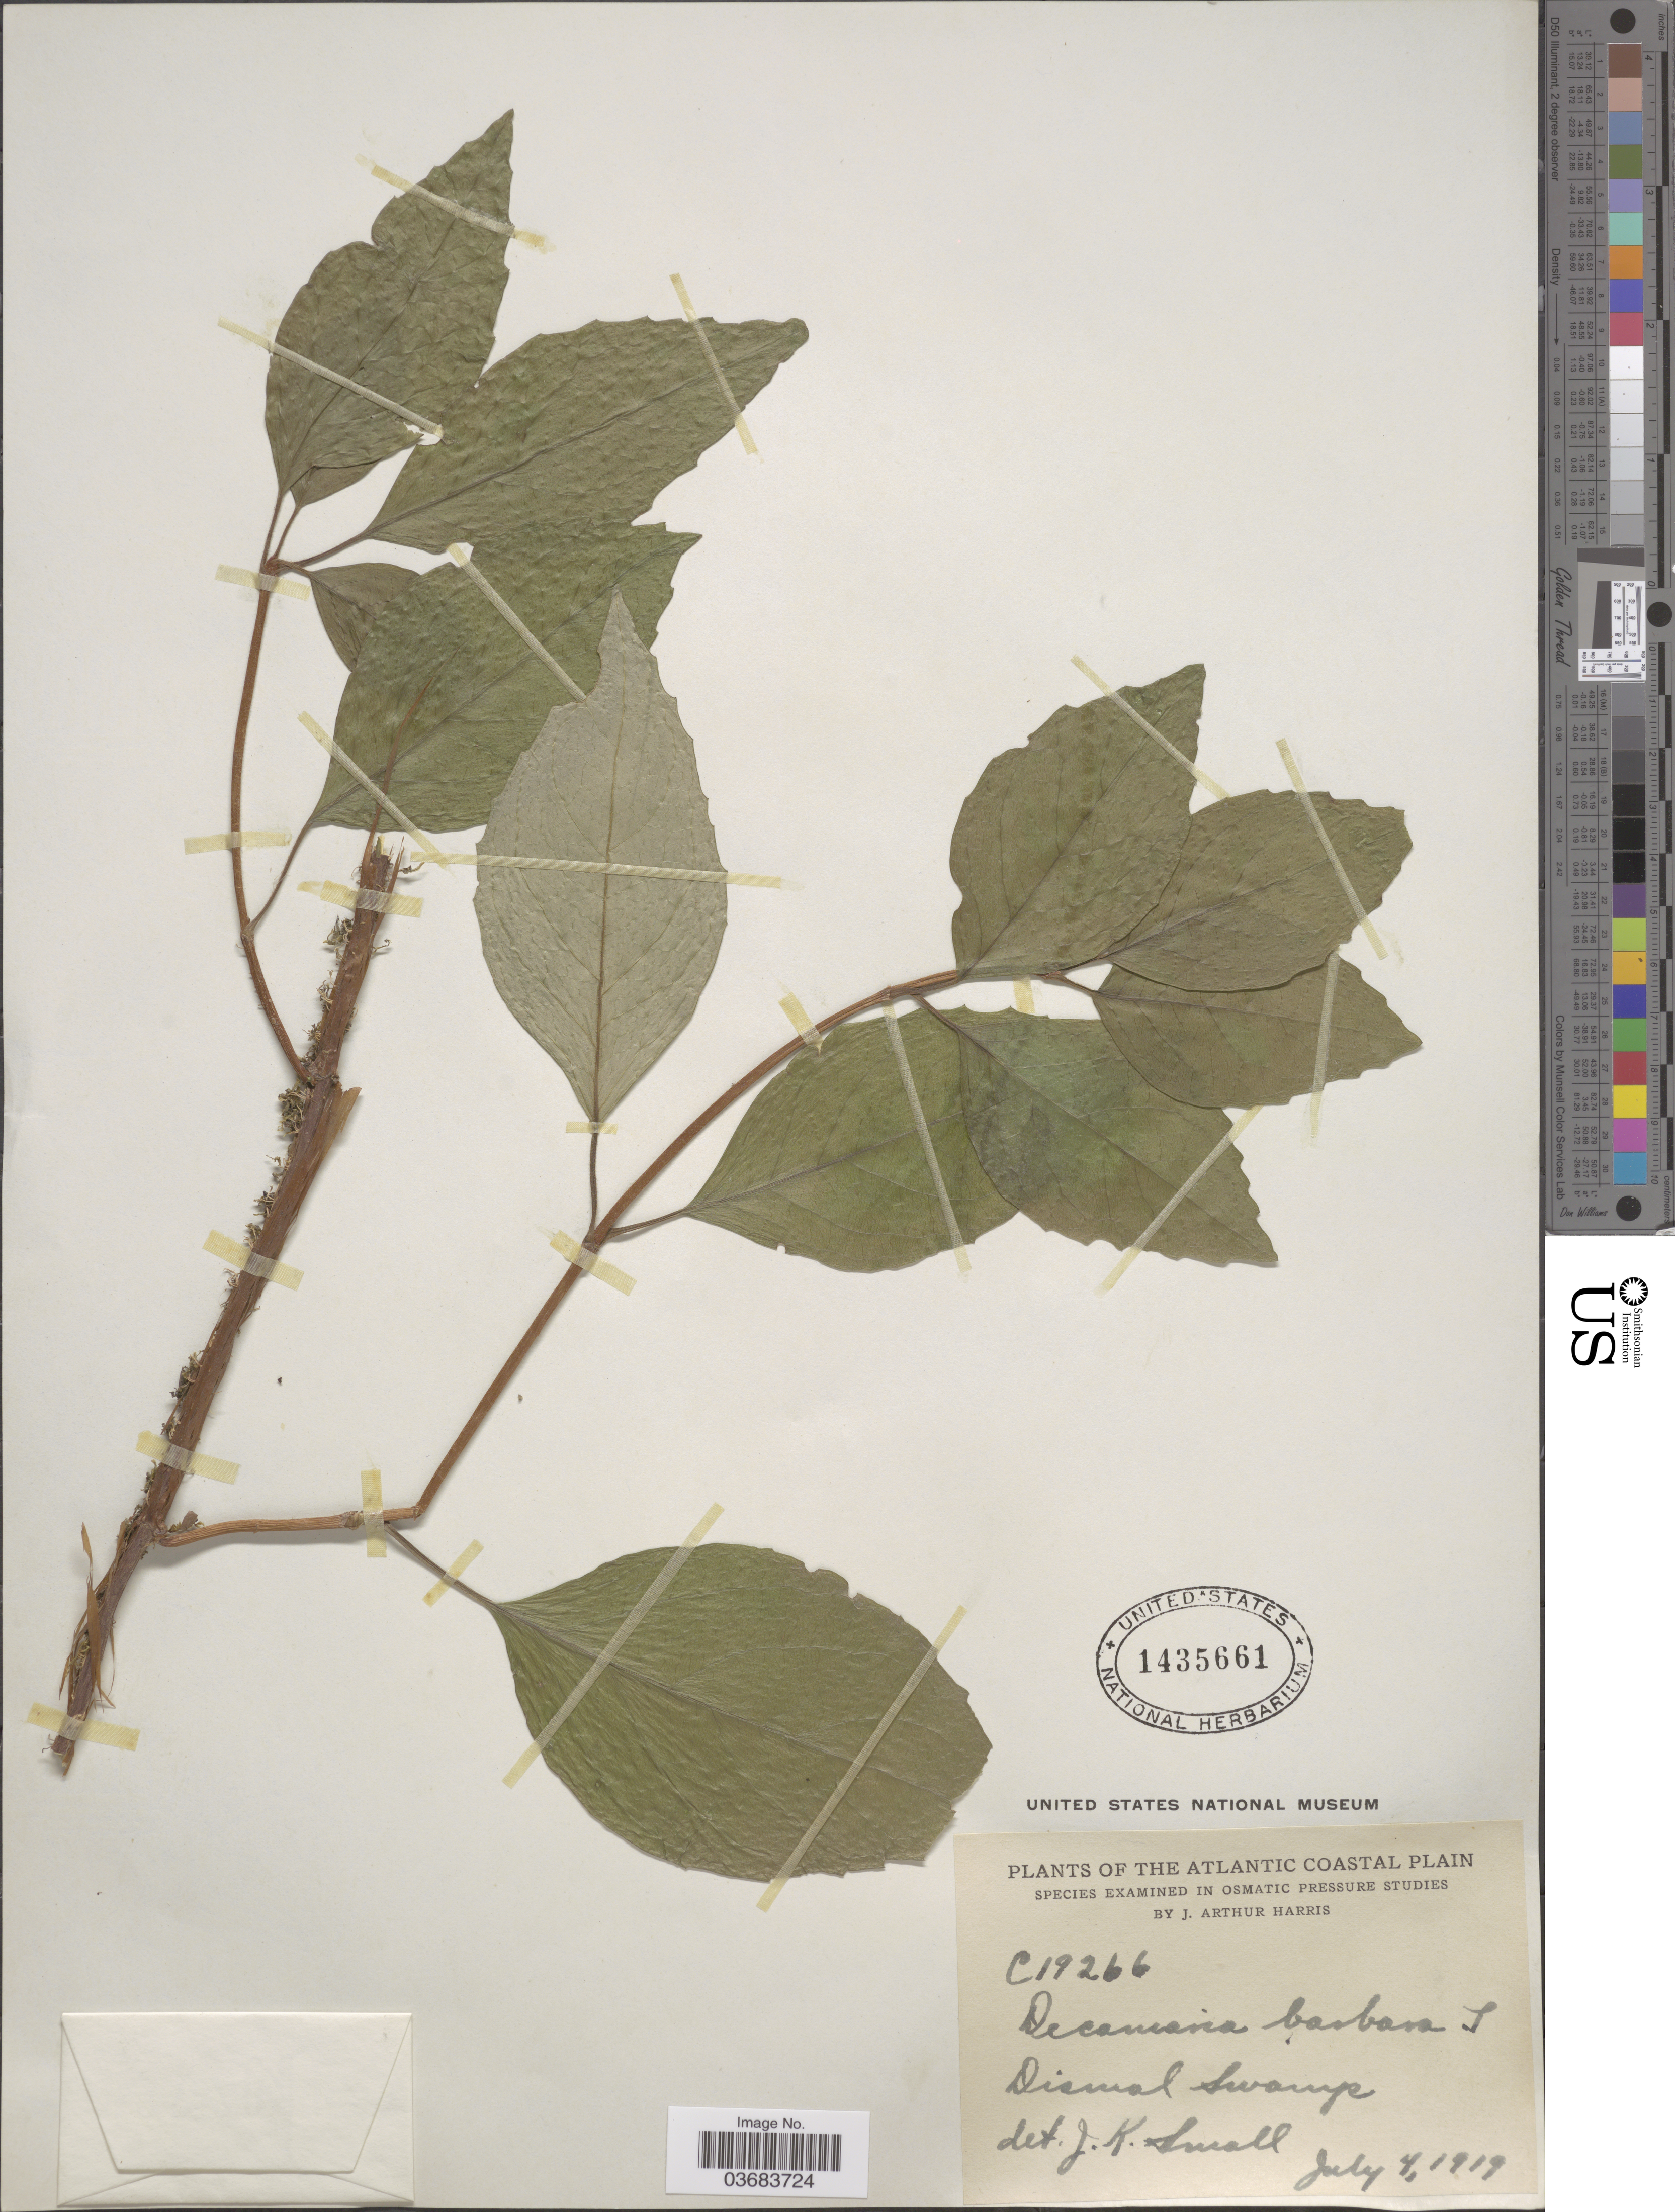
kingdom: Plantae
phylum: Tracheophyta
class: Magnoliopsida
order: Cornales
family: Hydrangeaceae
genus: Hydrangea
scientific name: Hydrangea barbara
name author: (L.) Bernd Schulz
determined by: Strong, Mark T., (BOT), Smithsonian Institution - National Museum of Natural History (UNITED STATES)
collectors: J. A. Harris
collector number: C19266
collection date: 1919-07-04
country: United States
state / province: Virginia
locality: The Atlantic Coastal Plain. Dismal Swamp.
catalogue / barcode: US 1435661